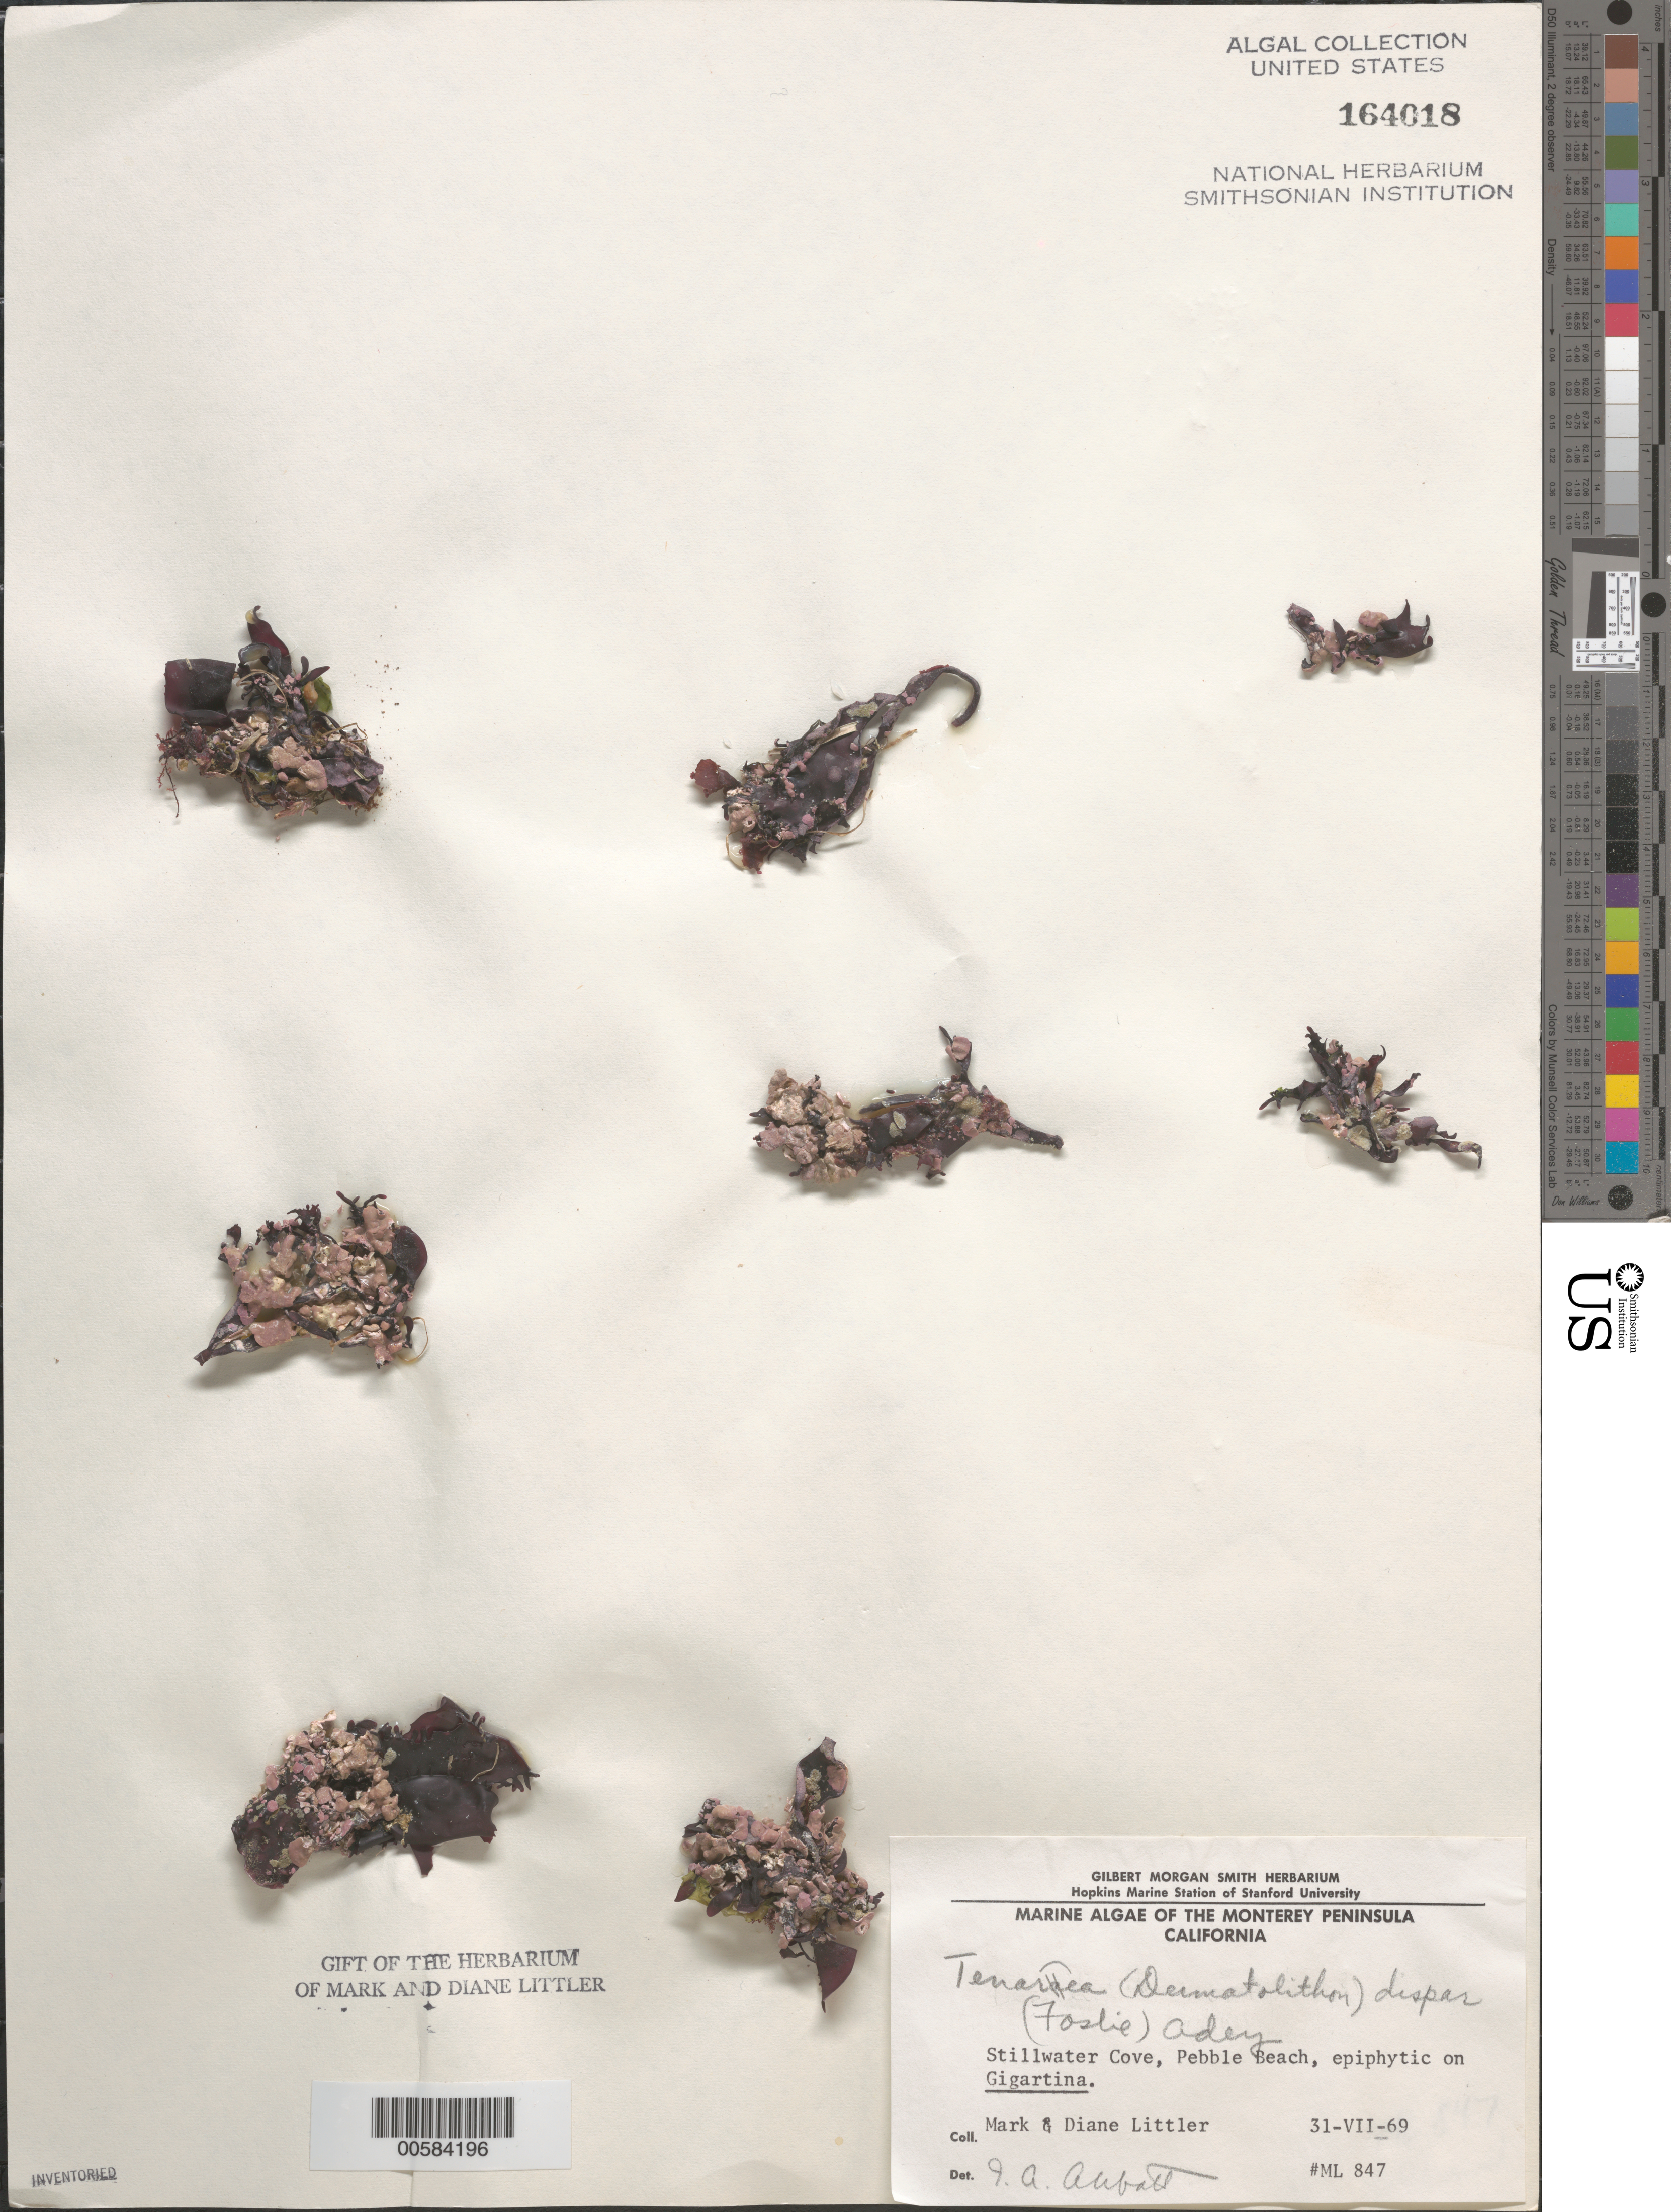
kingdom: Plantae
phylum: Rhodophyta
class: Florideophyceae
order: Corallinales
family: Lithophyllaceae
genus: Lithophyllum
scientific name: Lithophyllum dispar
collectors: M. M. Littler & D. S. Littler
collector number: ML 847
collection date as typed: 31 Jul 1969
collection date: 1969-07-31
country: United States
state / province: California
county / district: Monterey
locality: Stillwater Cove, Pebble Beach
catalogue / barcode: US 164018